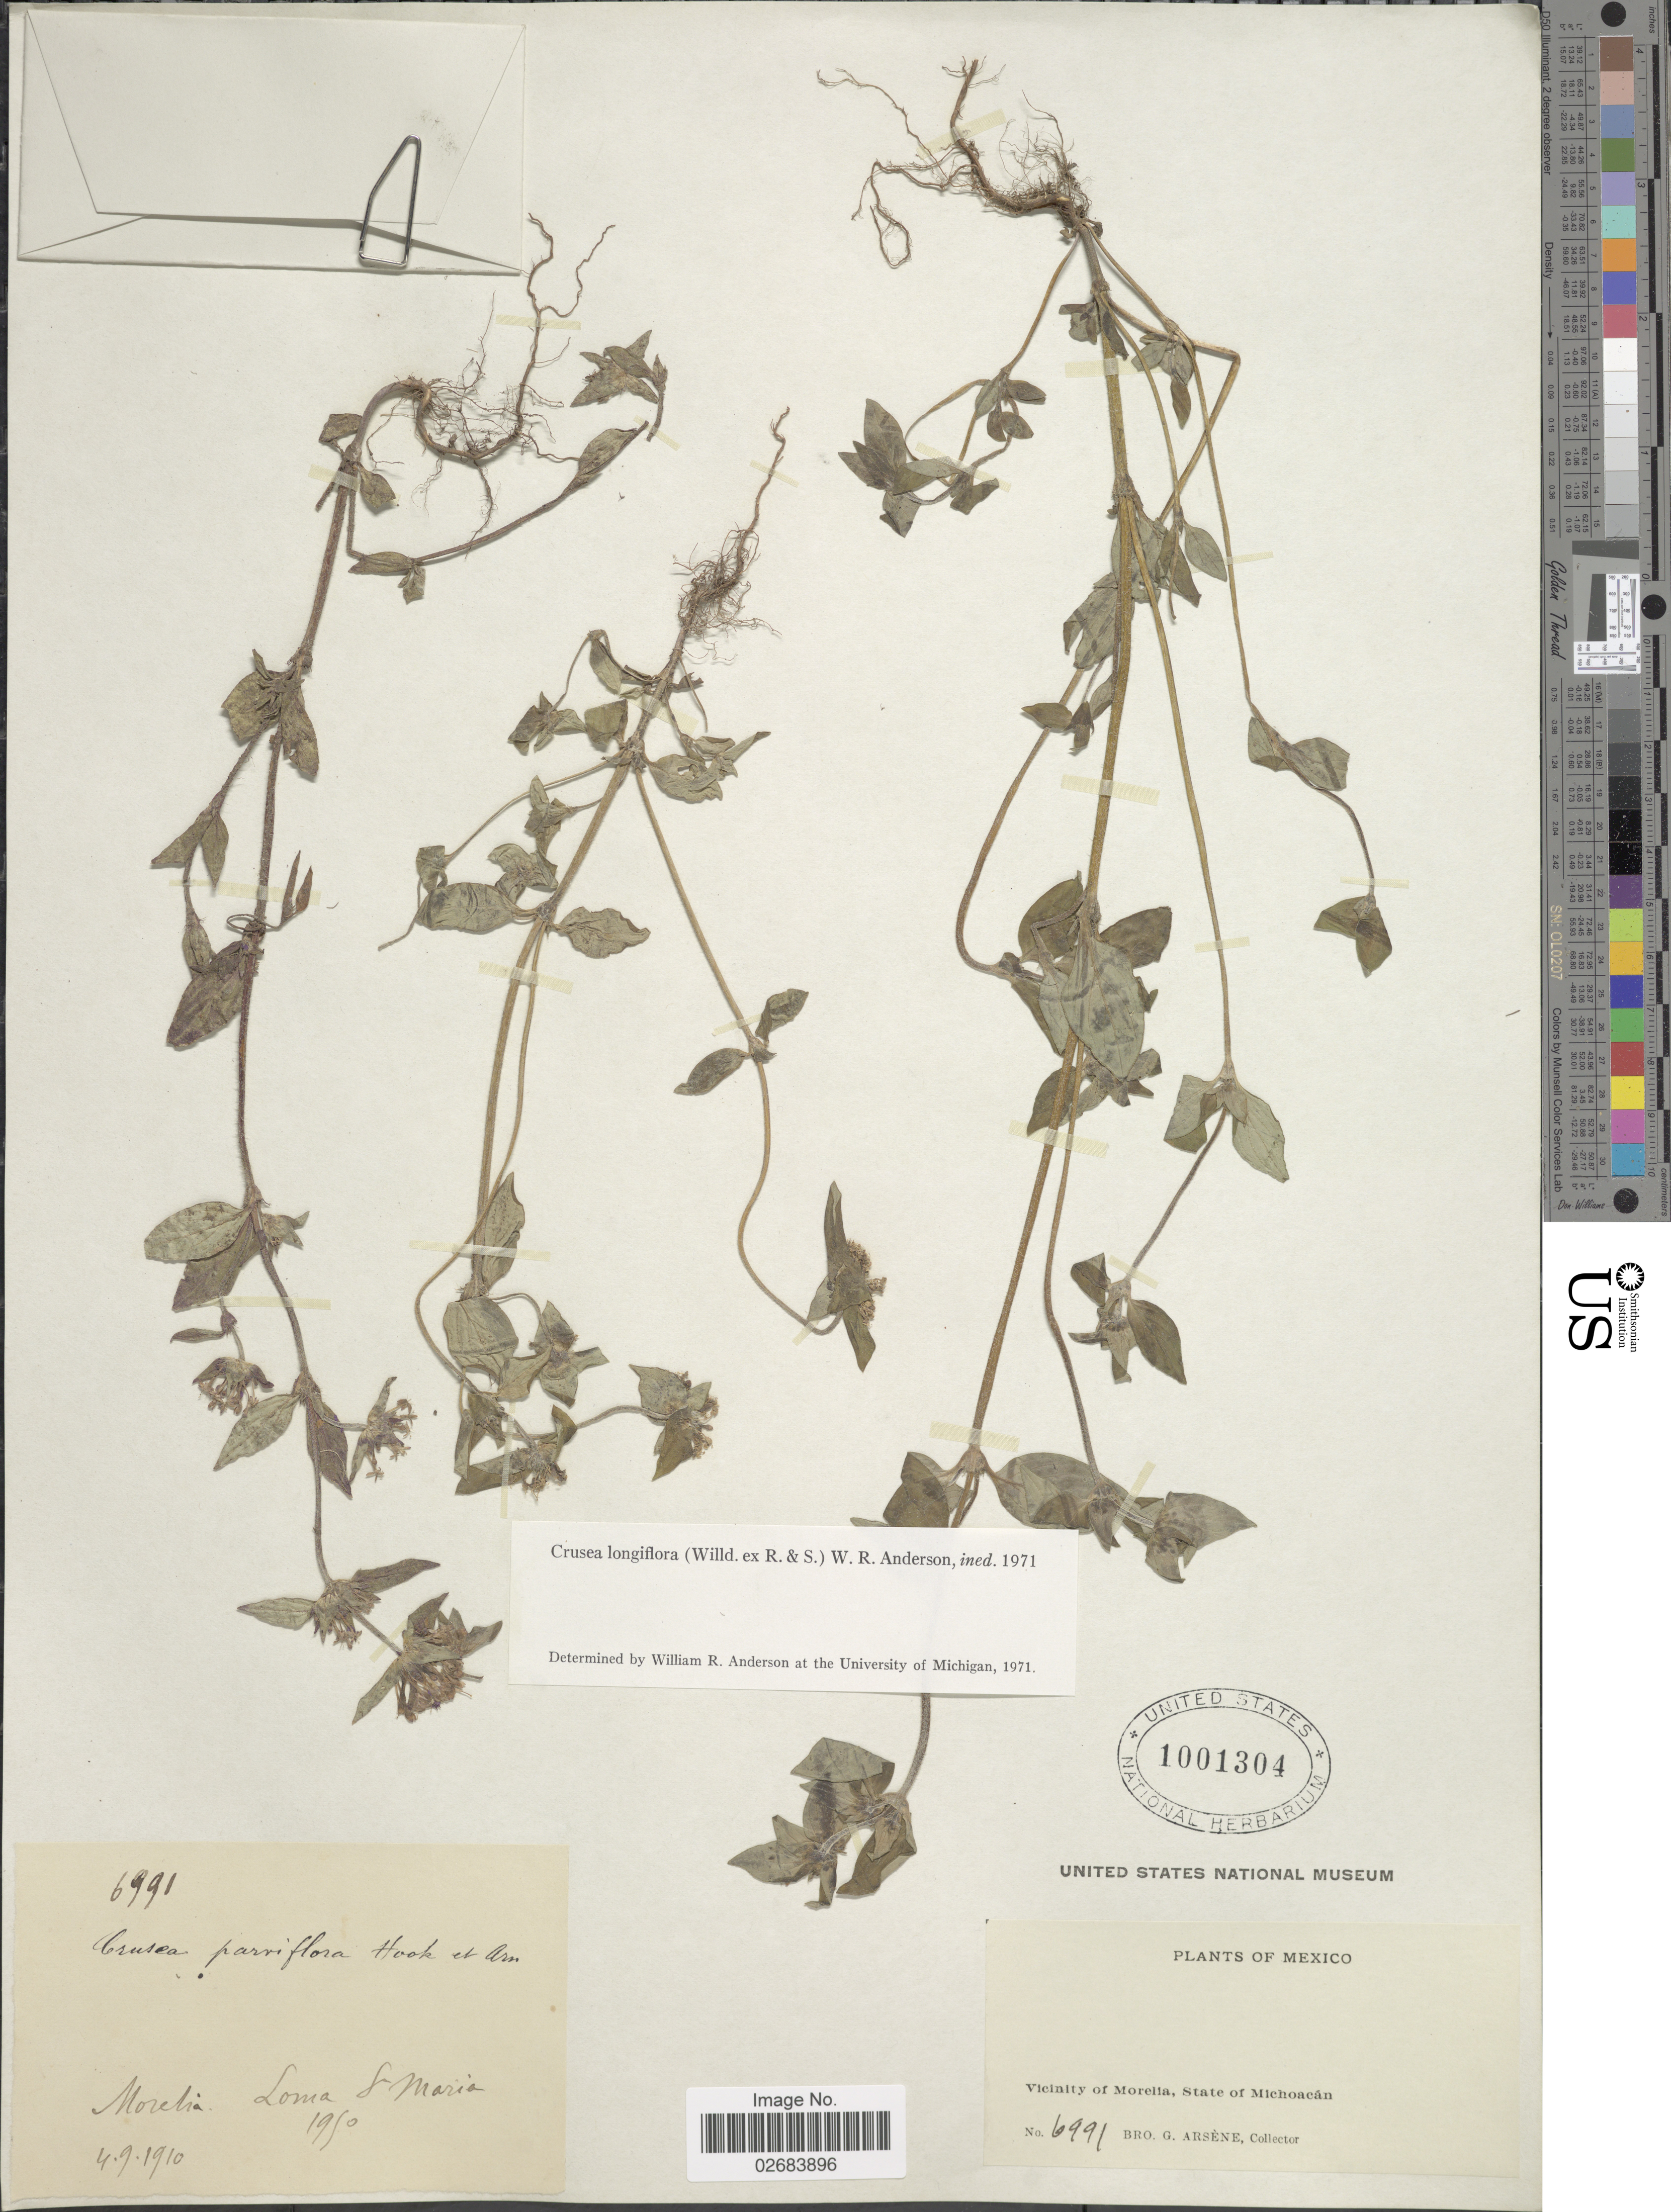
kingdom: Plantae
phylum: Tracheophyta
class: Magnoliopsida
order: Gentianales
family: Rubiaceae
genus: Crusea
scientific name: Crusea longiflora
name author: (Willd. ex Roem. & Schult.) W.R. Anderson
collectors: Bro. G. Arsène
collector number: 6991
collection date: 1910-09-04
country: Mexico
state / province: Michoacán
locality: Loma St. Maria [Lomas de Santa Maria]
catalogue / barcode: US 1001304